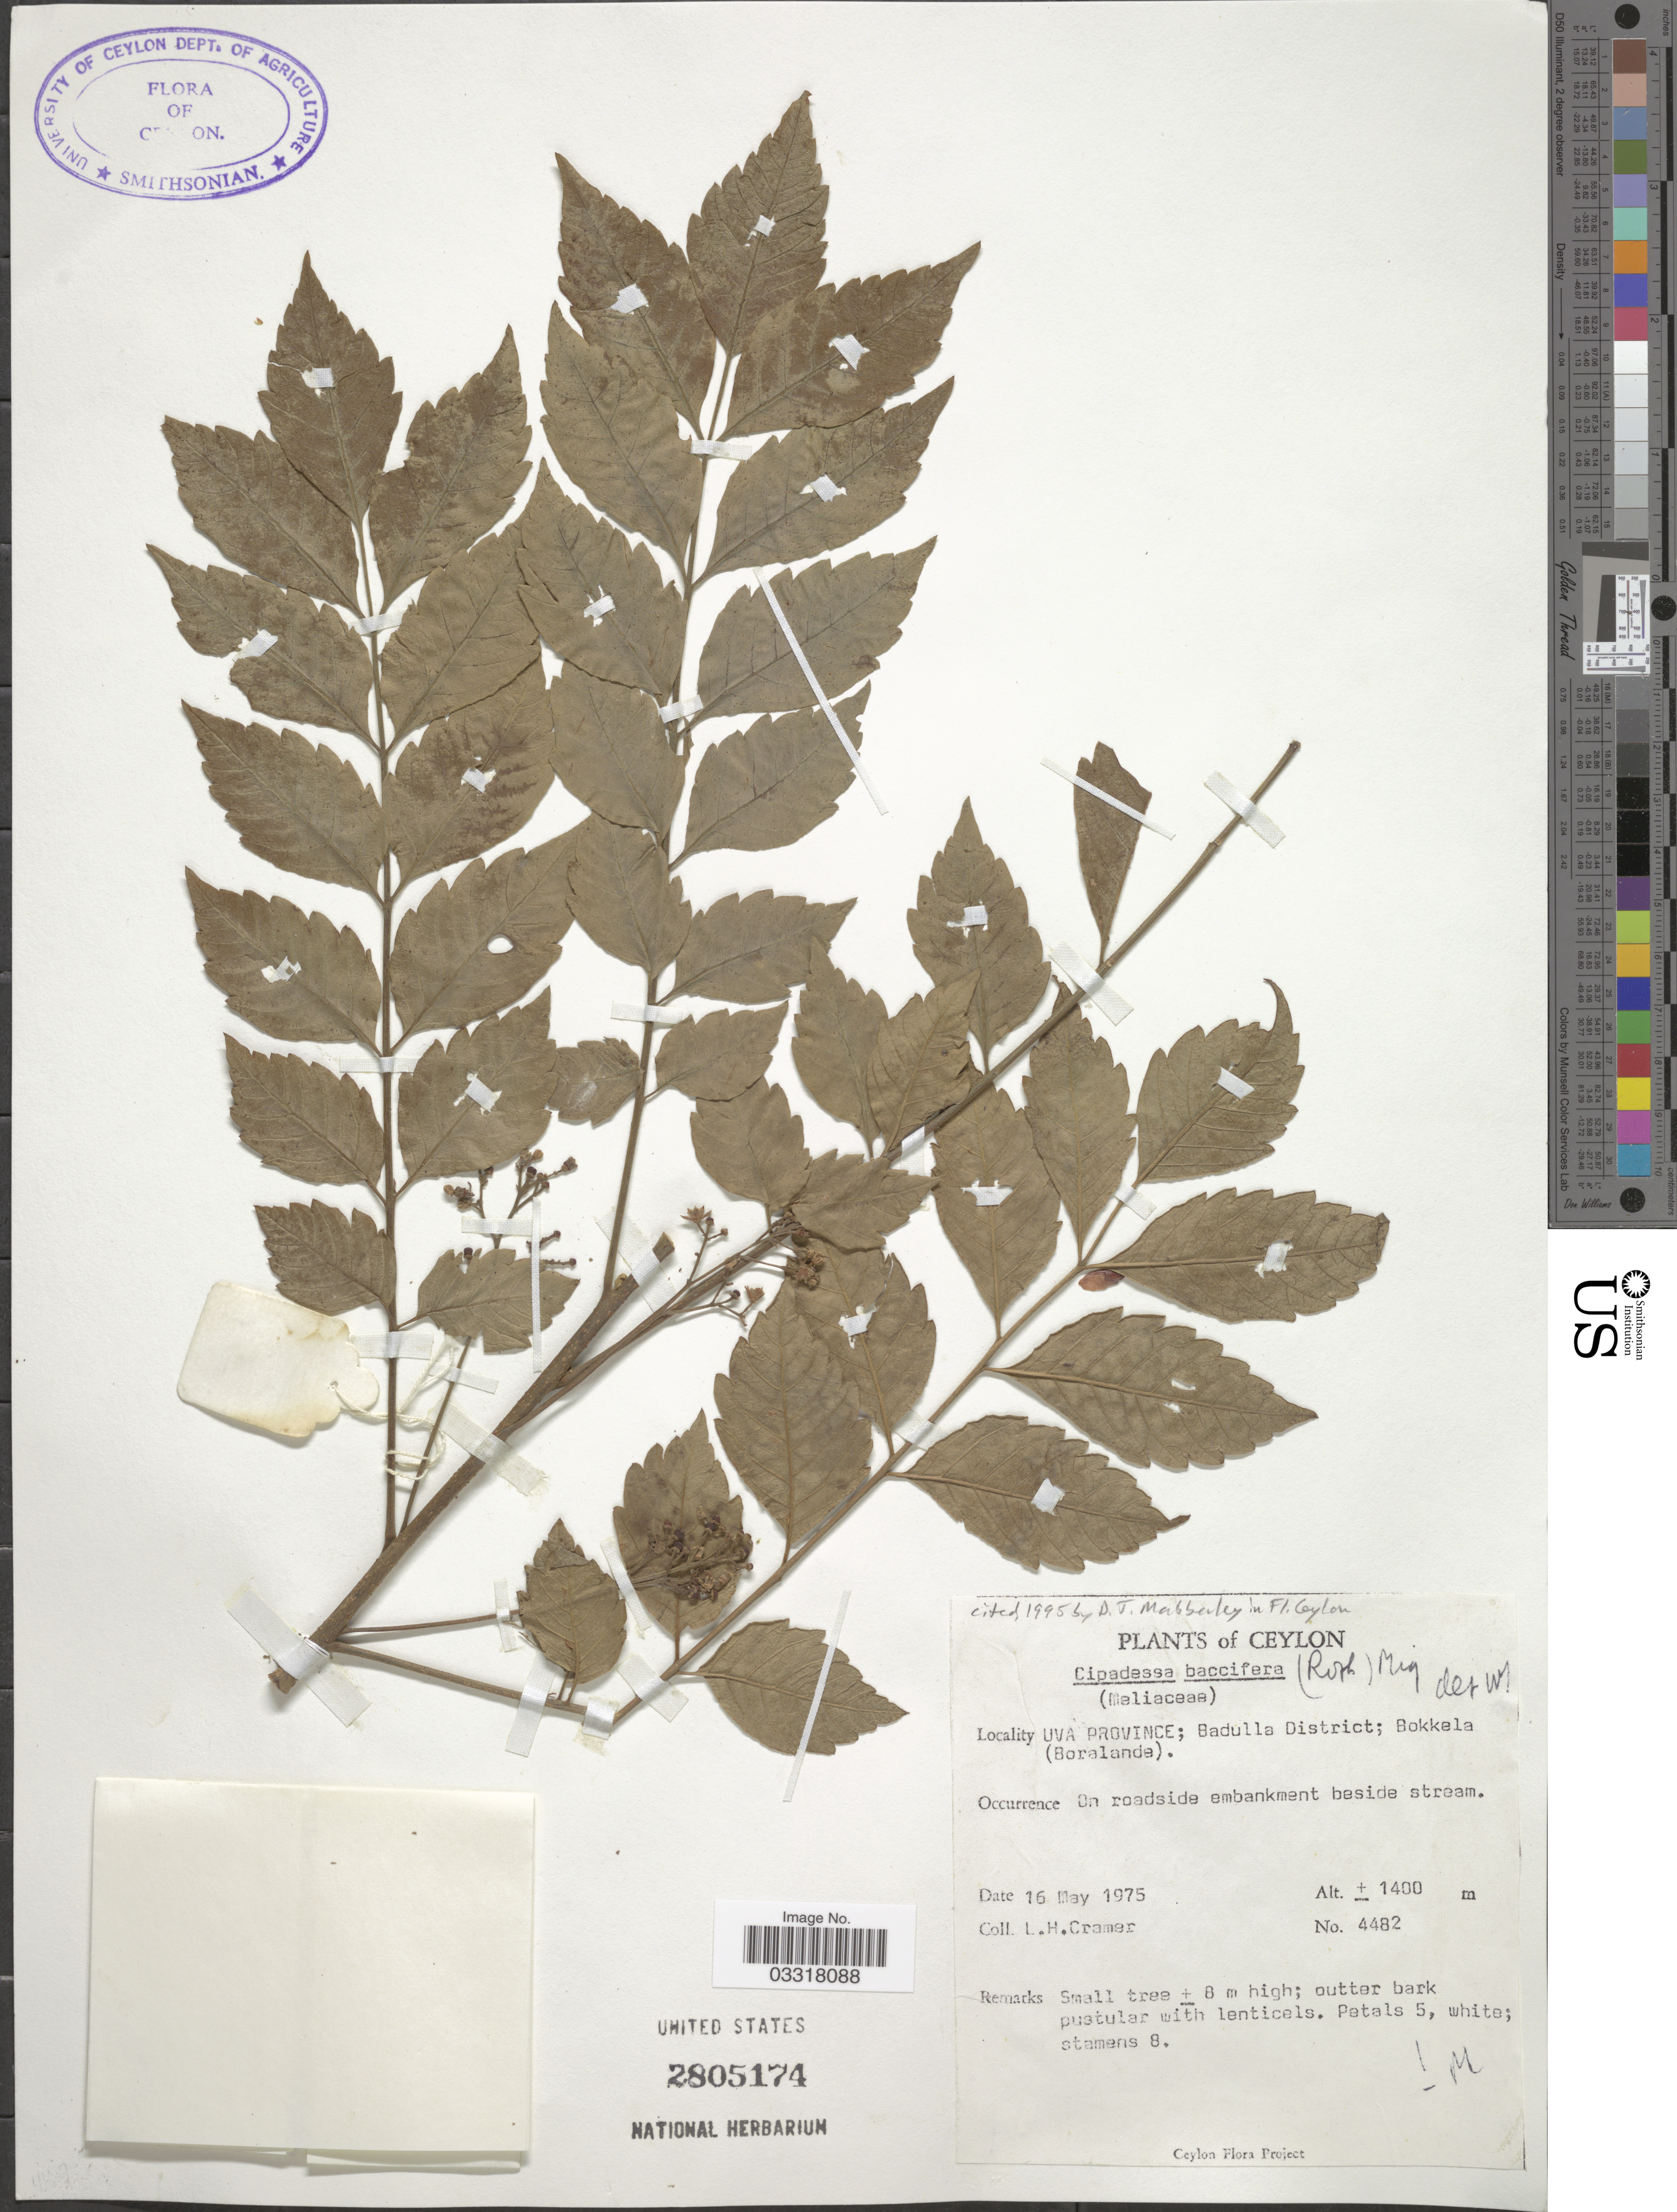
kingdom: Plantae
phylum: Tracheophyta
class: Magnoliopsida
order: Sapindales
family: Meliaceae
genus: Cipadessa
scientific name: Cipadessa baccifera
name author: Miq.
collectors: L. H. Cramer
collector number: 4482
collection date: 1975-05-16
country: Sri Lanka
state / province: Uva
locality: Ceylon. Badulla District; Bokkela (Boralande).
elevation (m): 1400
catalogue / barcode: US 2805174